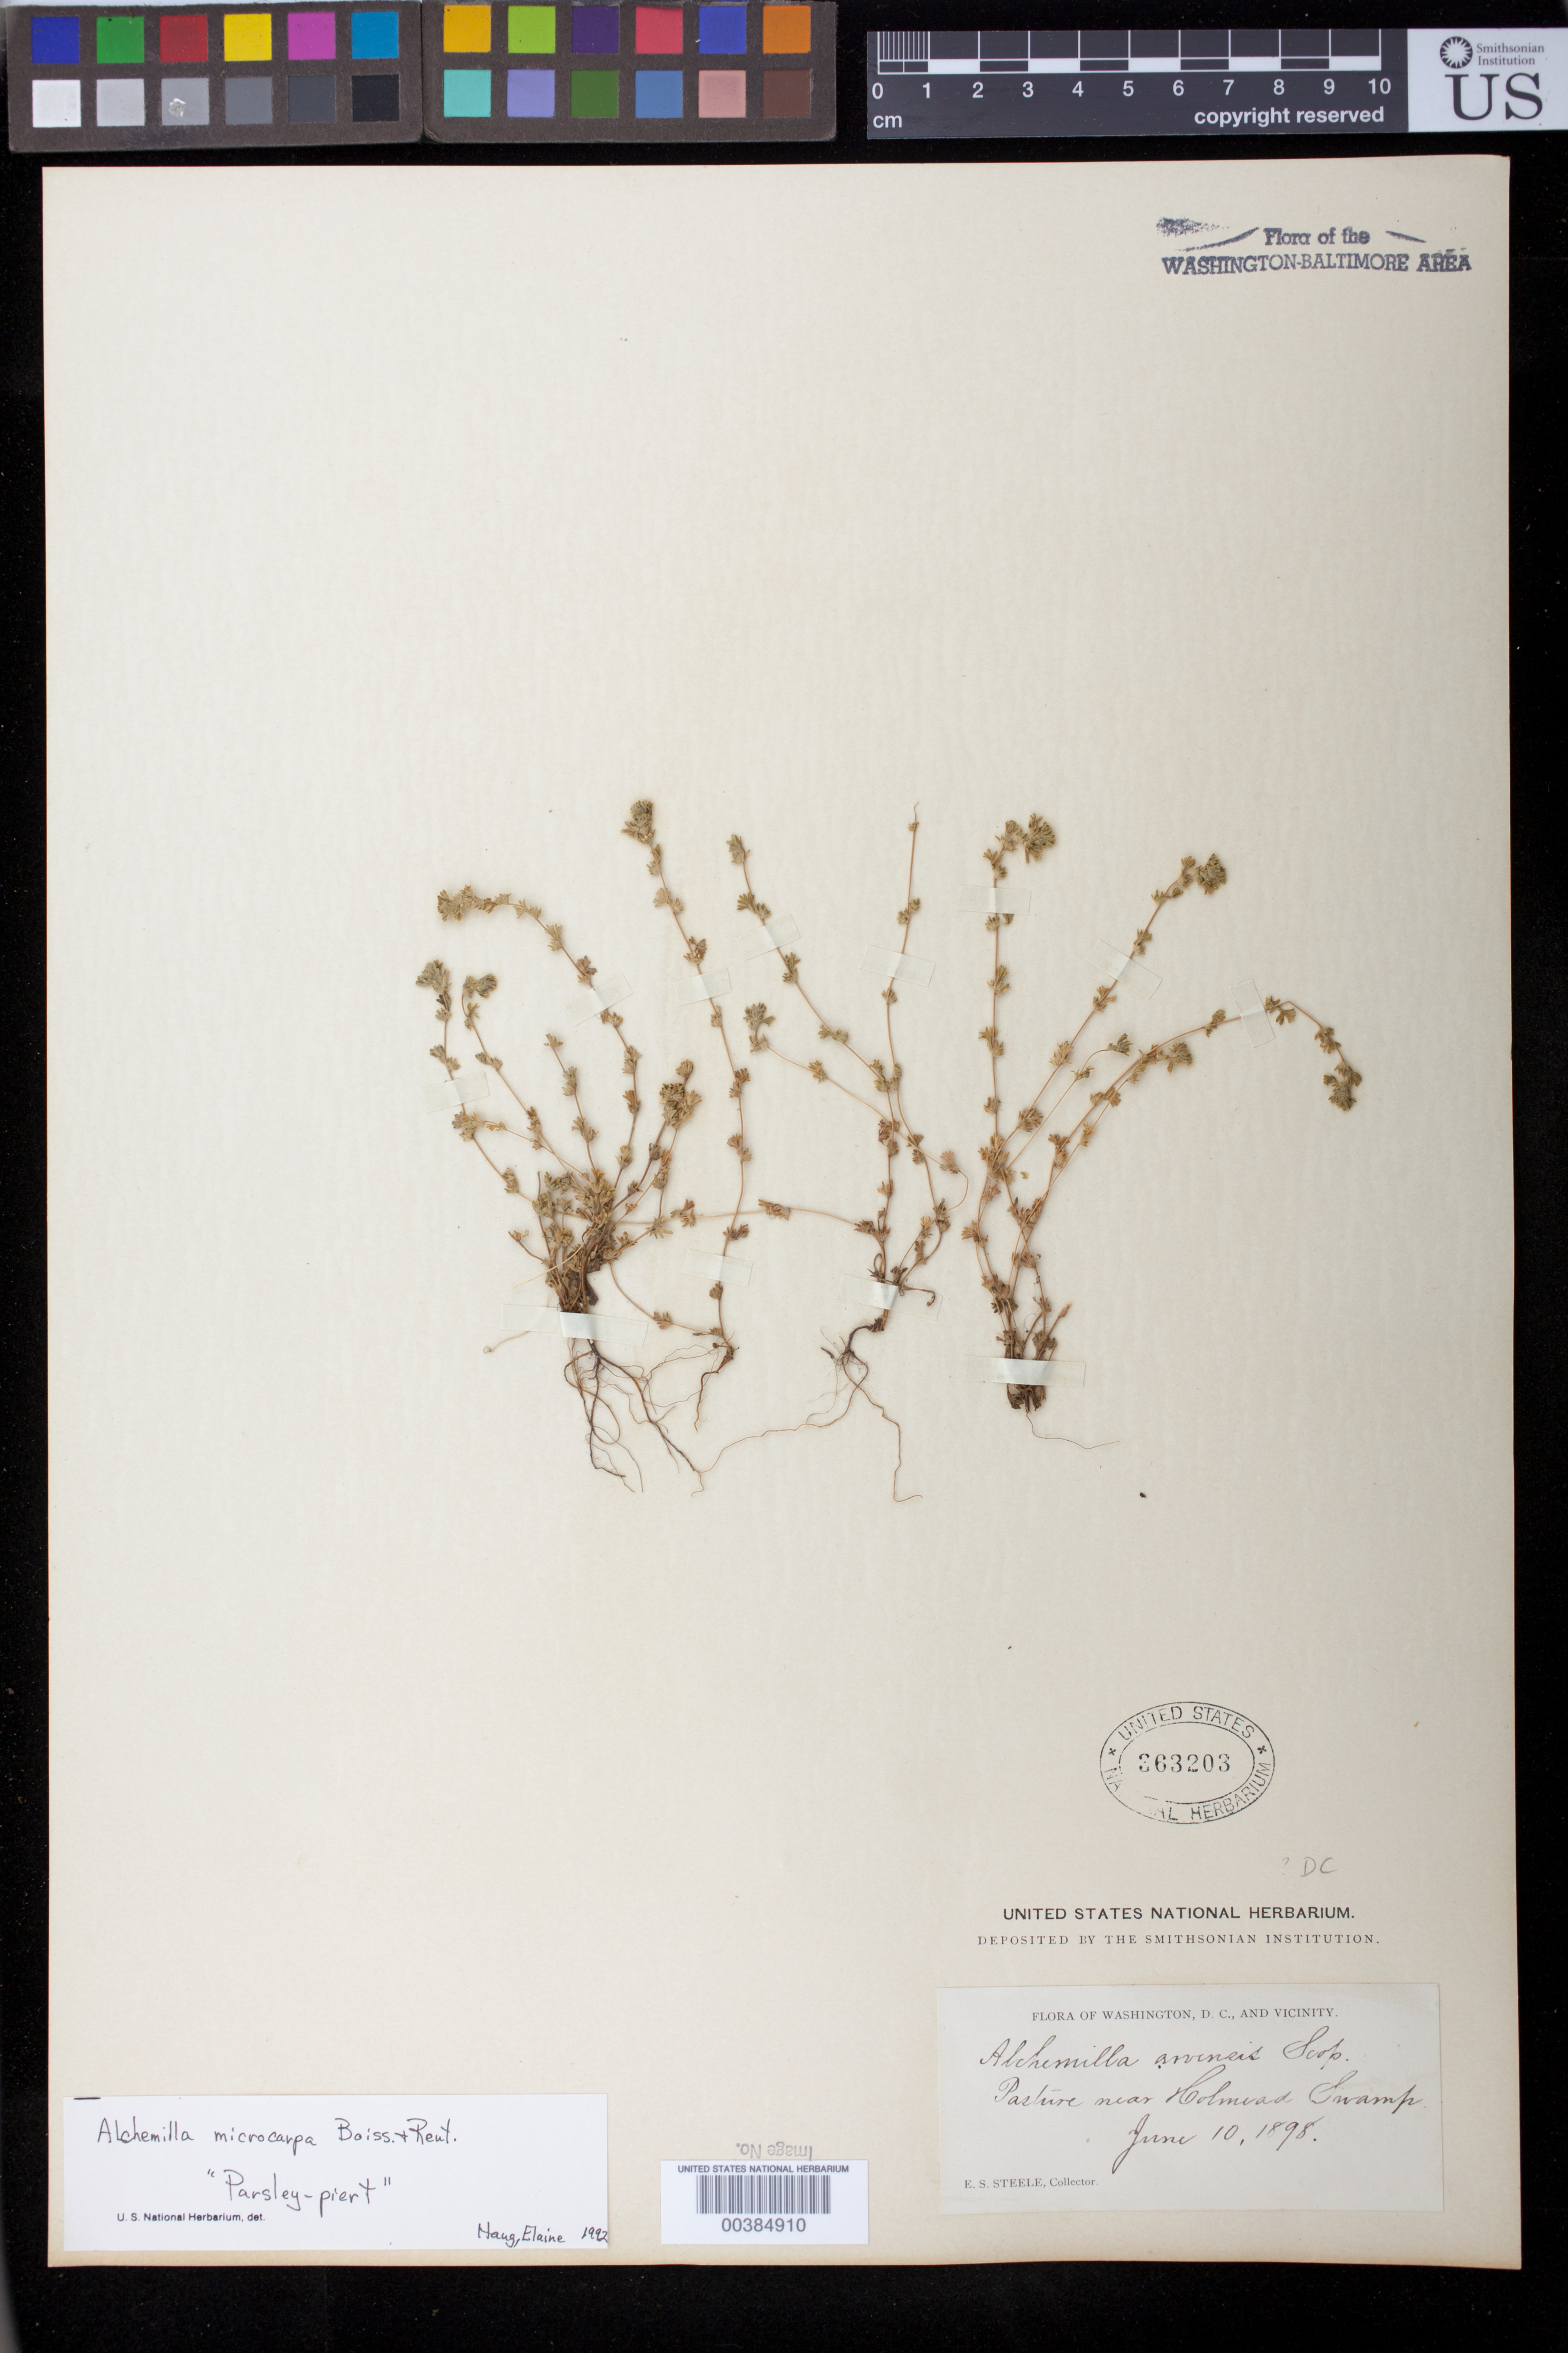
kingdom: Plantae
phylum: Tracheophyta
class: Magnoliopsida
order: Rosales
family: Rosaceae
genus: Aphanes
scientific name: Aphanes australis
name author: Rydb.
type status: Isotype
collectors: E. Steele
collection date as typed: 10 Jun 1898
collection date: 1898-06-10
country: United States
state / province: District of Columbia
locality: Pasture near Holmead Swamp [Rock Creek Park and Vicinity]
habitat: Pasture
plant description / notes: Apparently a duplicate of the holotype of Aphanes australis Rydb. at NY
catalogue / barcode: US 363203